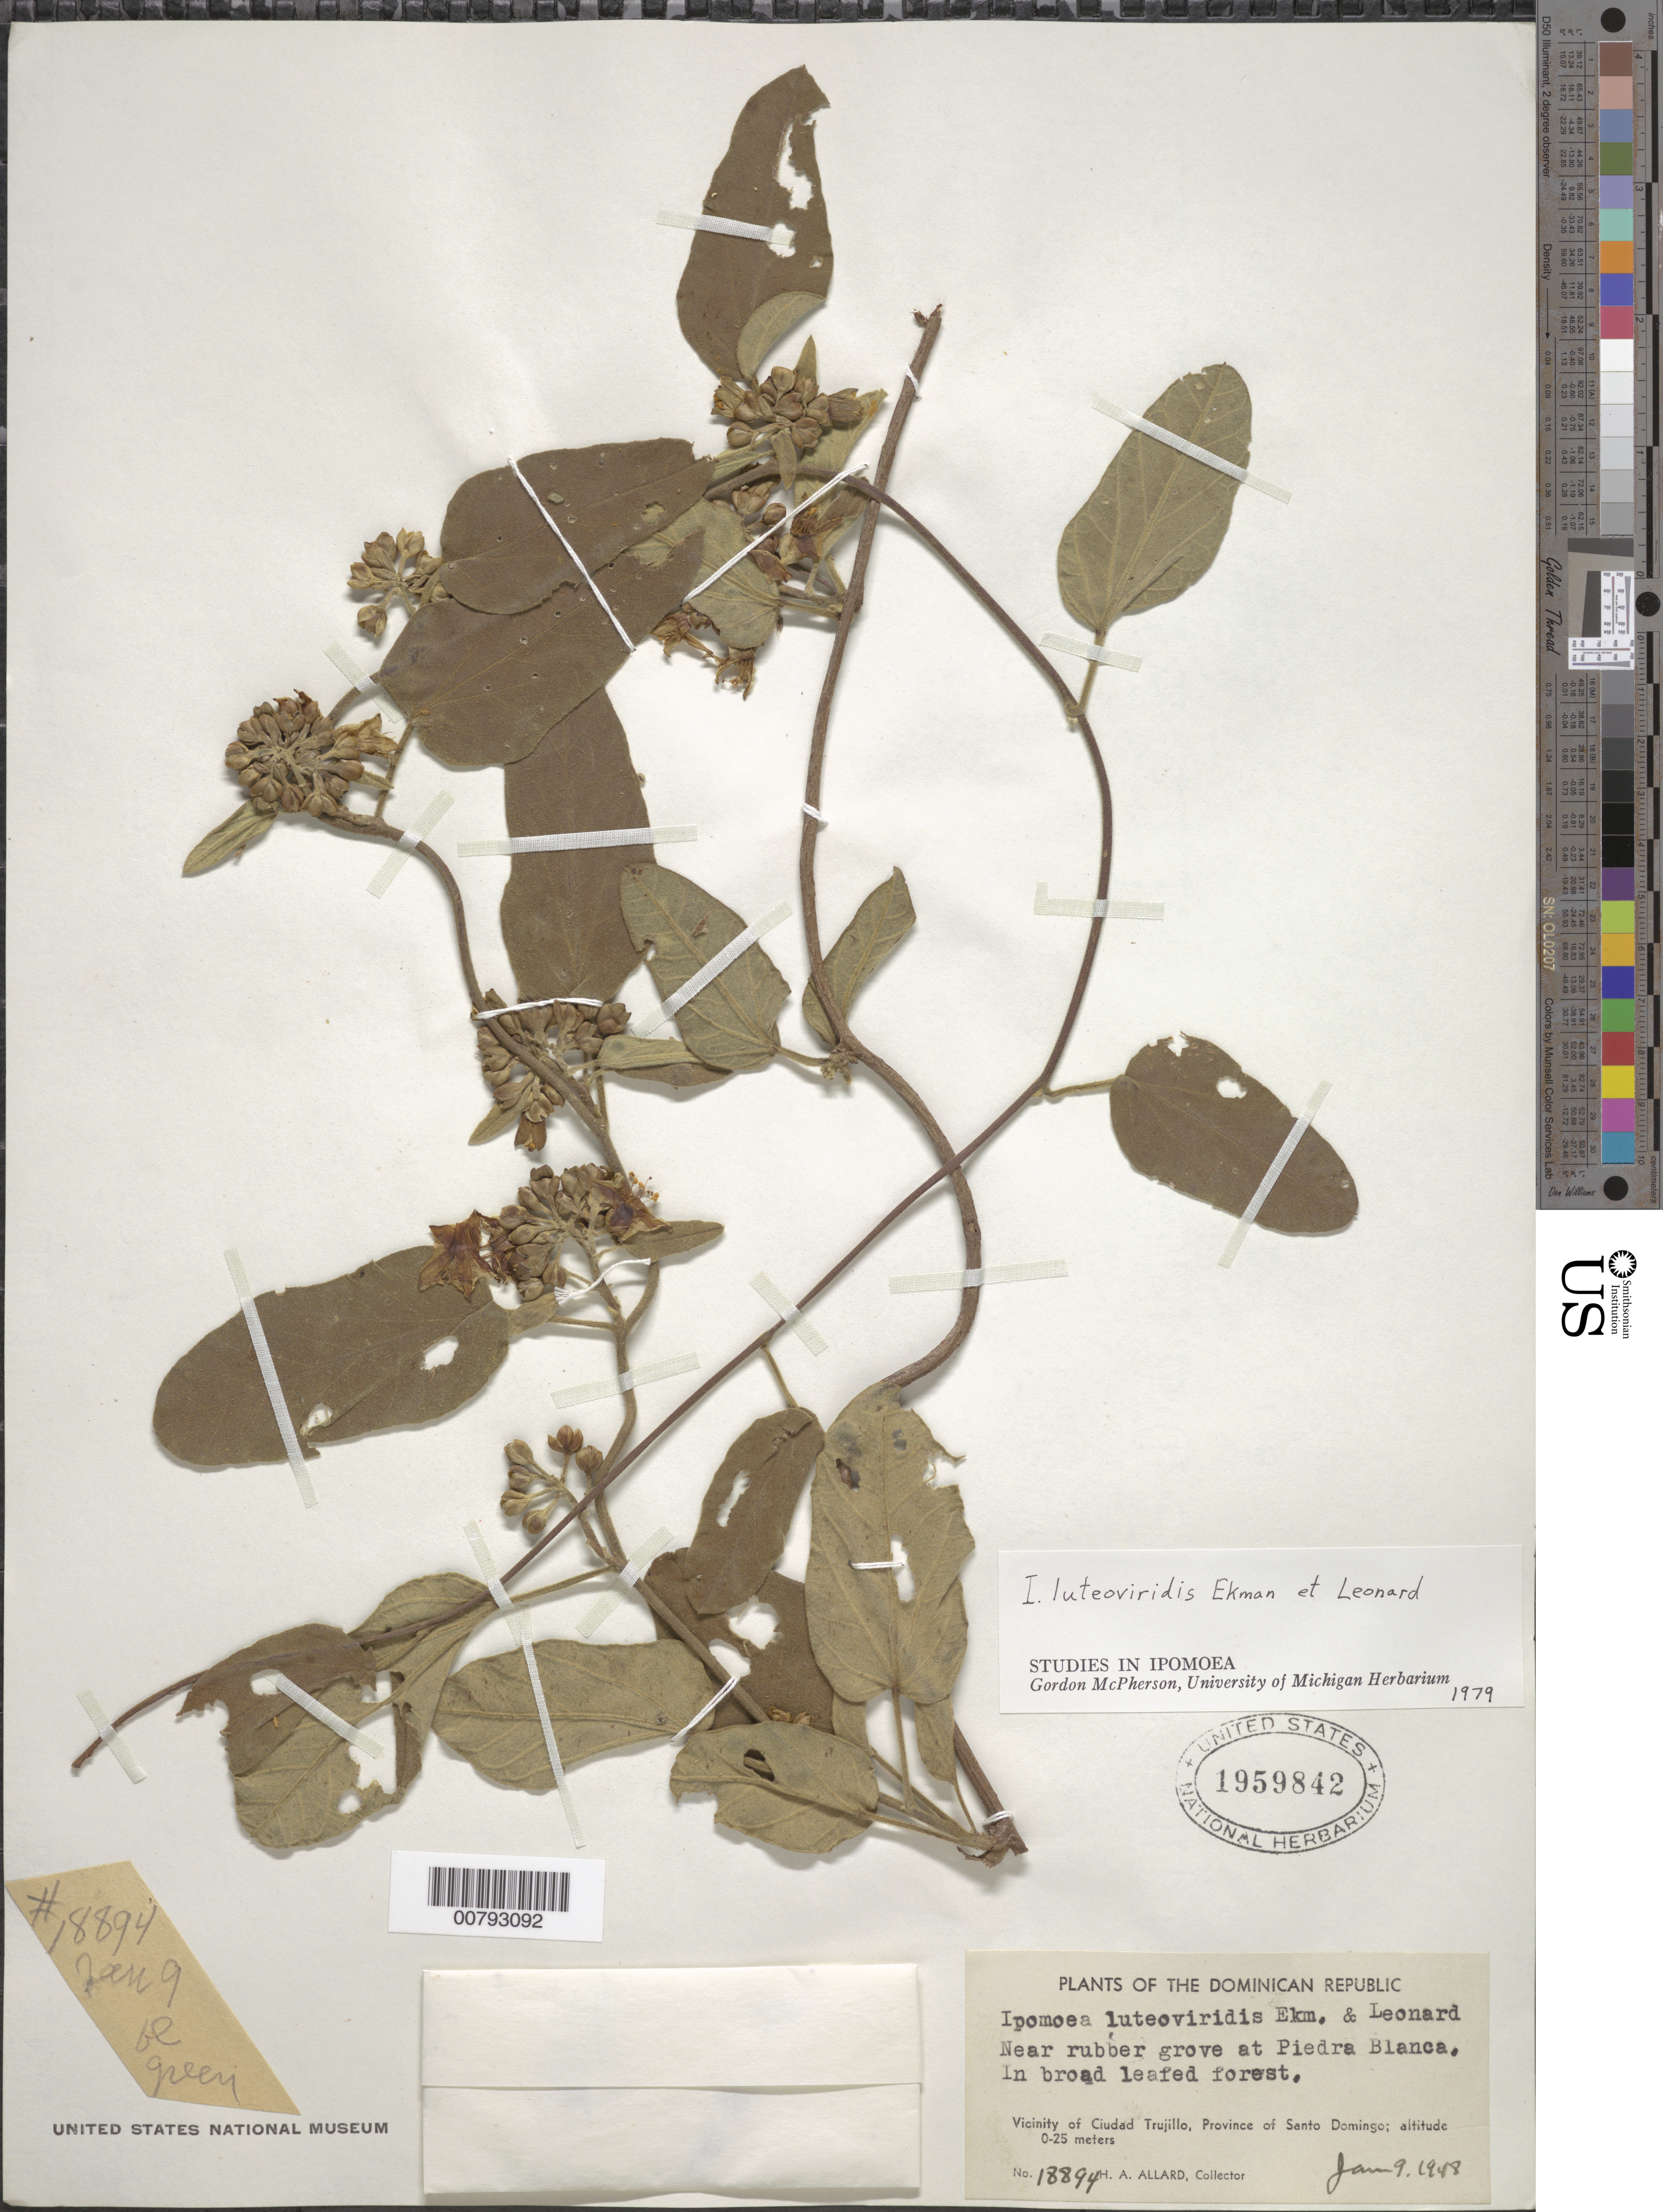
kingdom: Plantae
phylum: Tracheophyta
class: Magnoliopsida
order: Solanales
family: Convolvulaceae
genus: Ipomoea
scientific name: Ipomoea luteo-viridis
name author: Ekman & Leonard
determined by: McPherson, G. D., (MO), Missouri Botanical Garden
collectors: H. A. Allard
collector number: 18894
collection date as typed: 09 Jan 1948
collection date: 1948-01-09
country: Dominican Republic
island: Hispaniola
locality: Province of Santo Domingo, vicinity of Ciudad Trujillo, near rubber grove at Piedra Blanca.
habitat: In broad leafed forest.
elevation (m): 0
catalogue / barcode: US 1959842